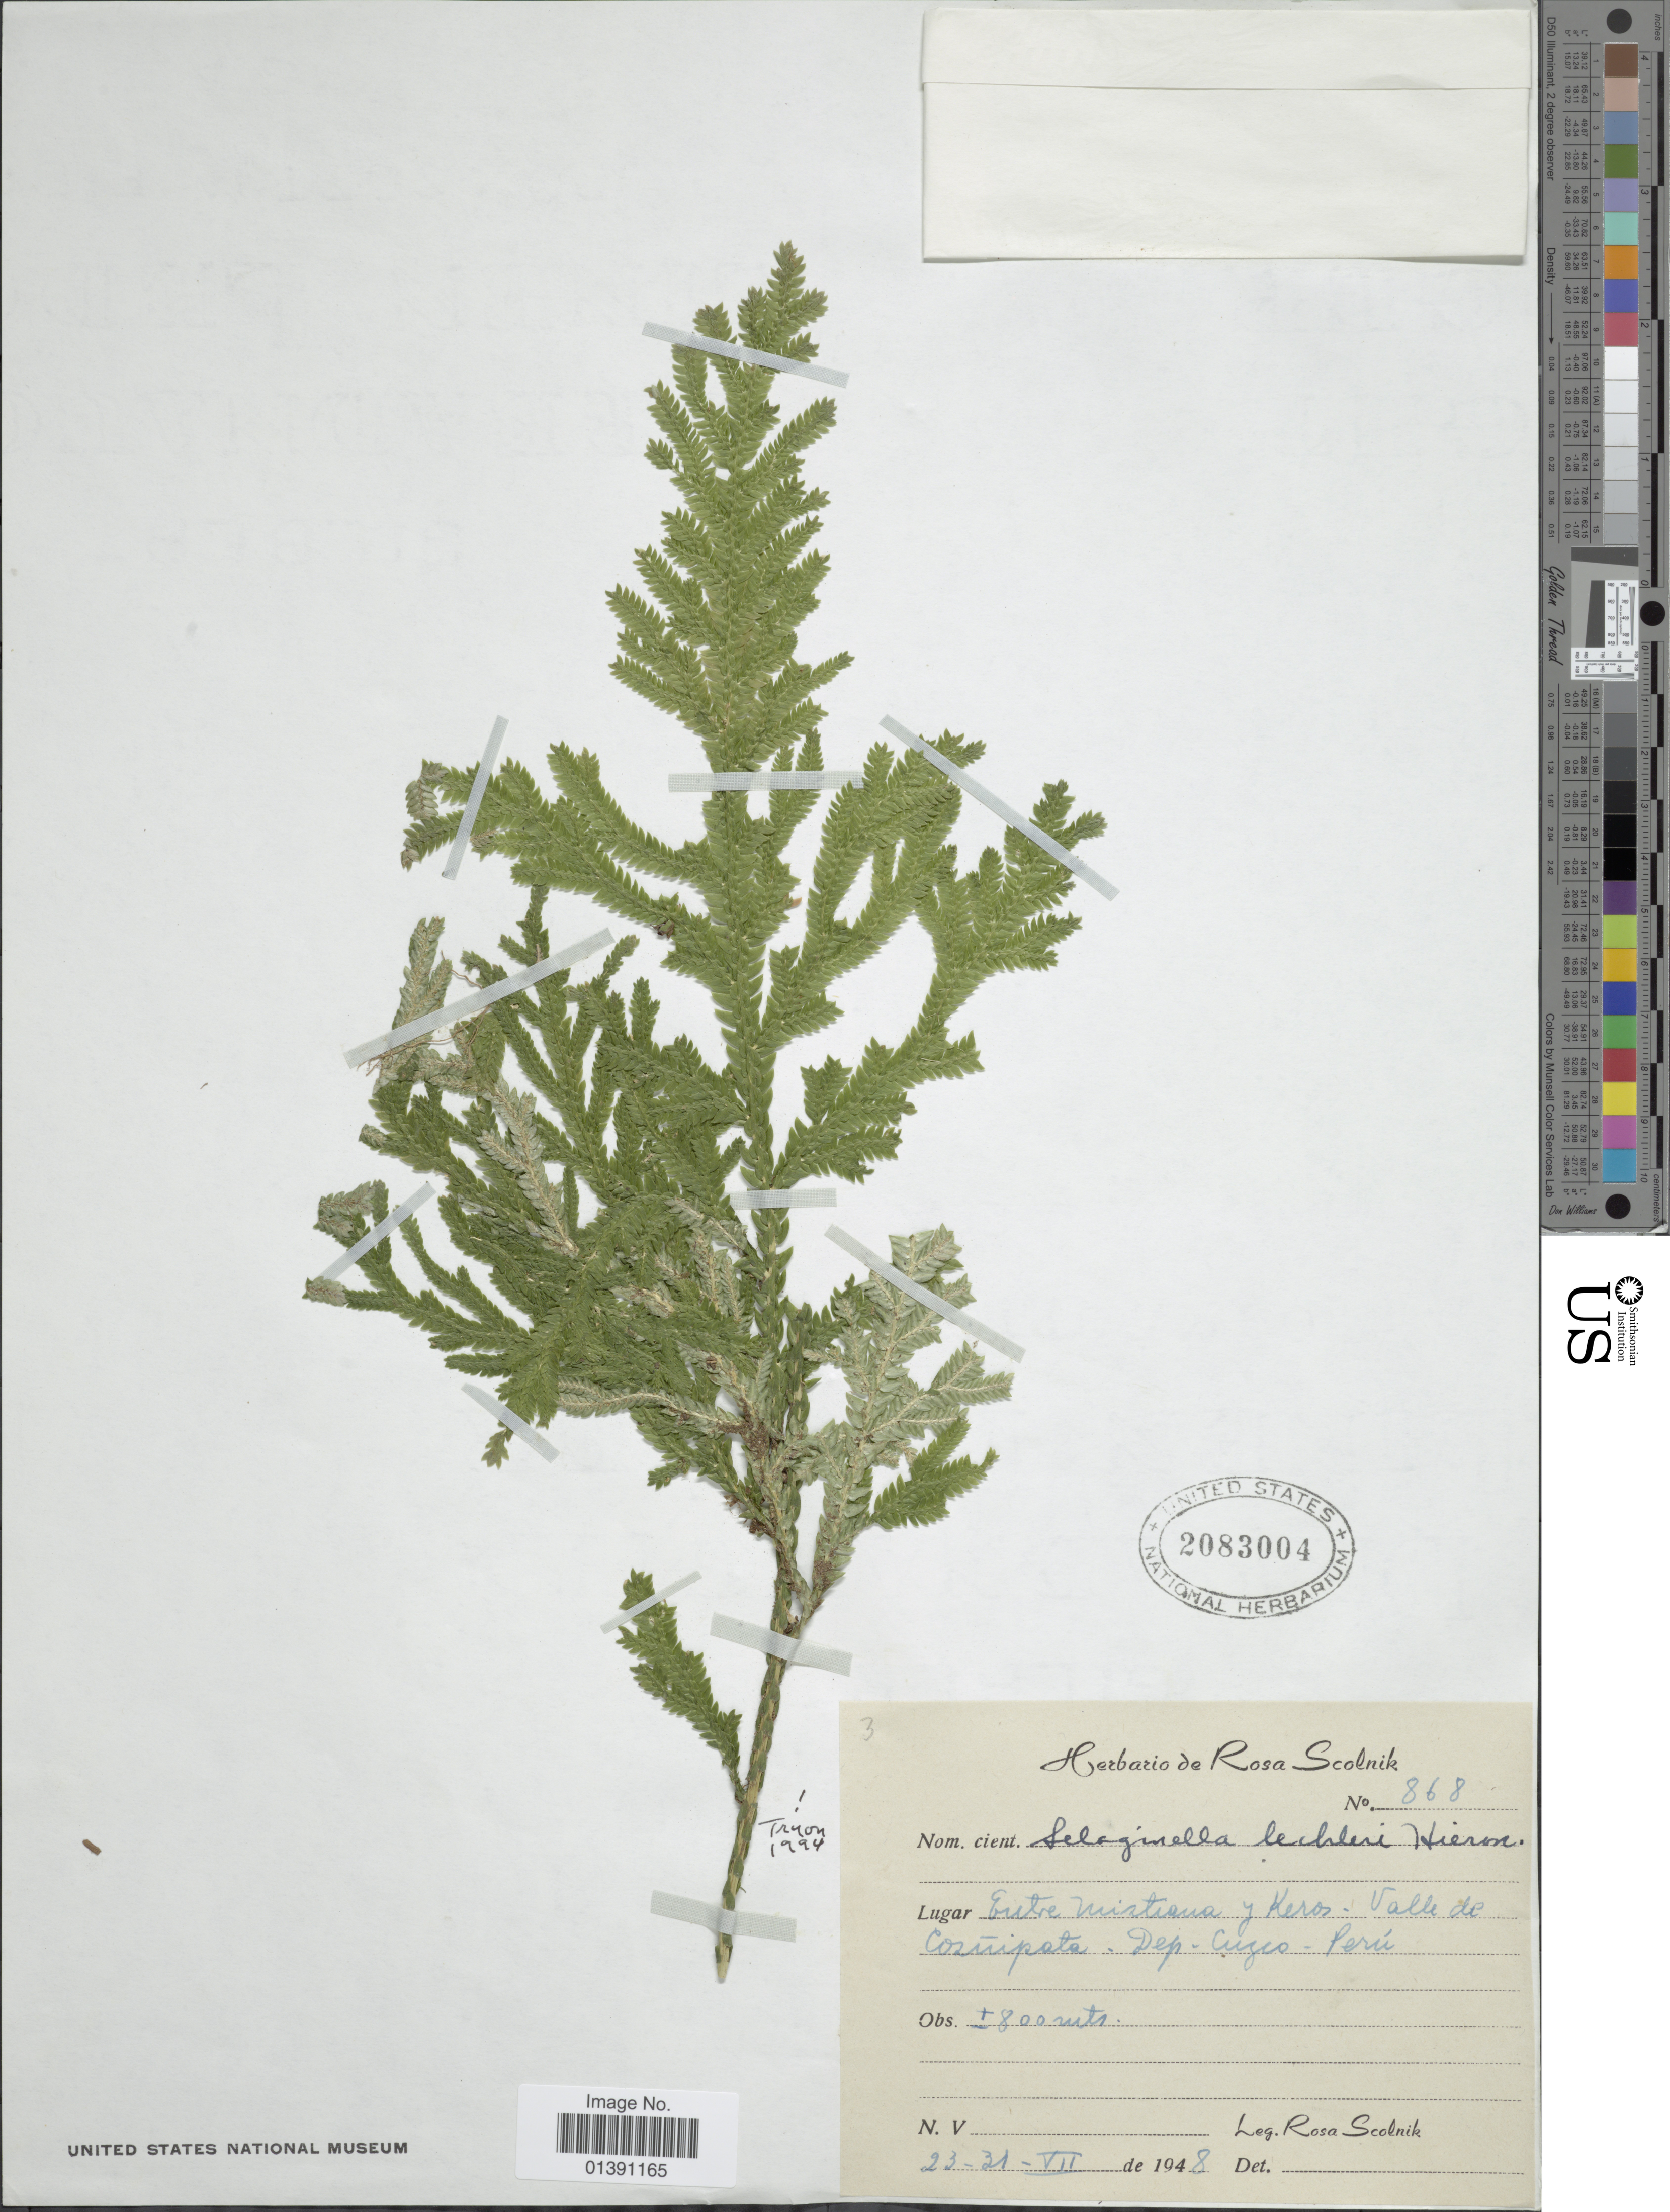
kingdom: Plantae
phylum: Tracheophyta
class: Lycopodiopsida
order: Selaginellales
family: Selaginellaceae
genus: Selaginella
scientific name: Selaginella lechleri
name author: Hieron.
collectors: R. Scolnik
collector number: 868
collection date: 1948-07-23/1948-07-31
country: Peru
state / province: Cusco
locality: Entre Mistiana y Keros - Valle de Cosñipata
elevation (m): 800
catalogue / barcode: US 2083004